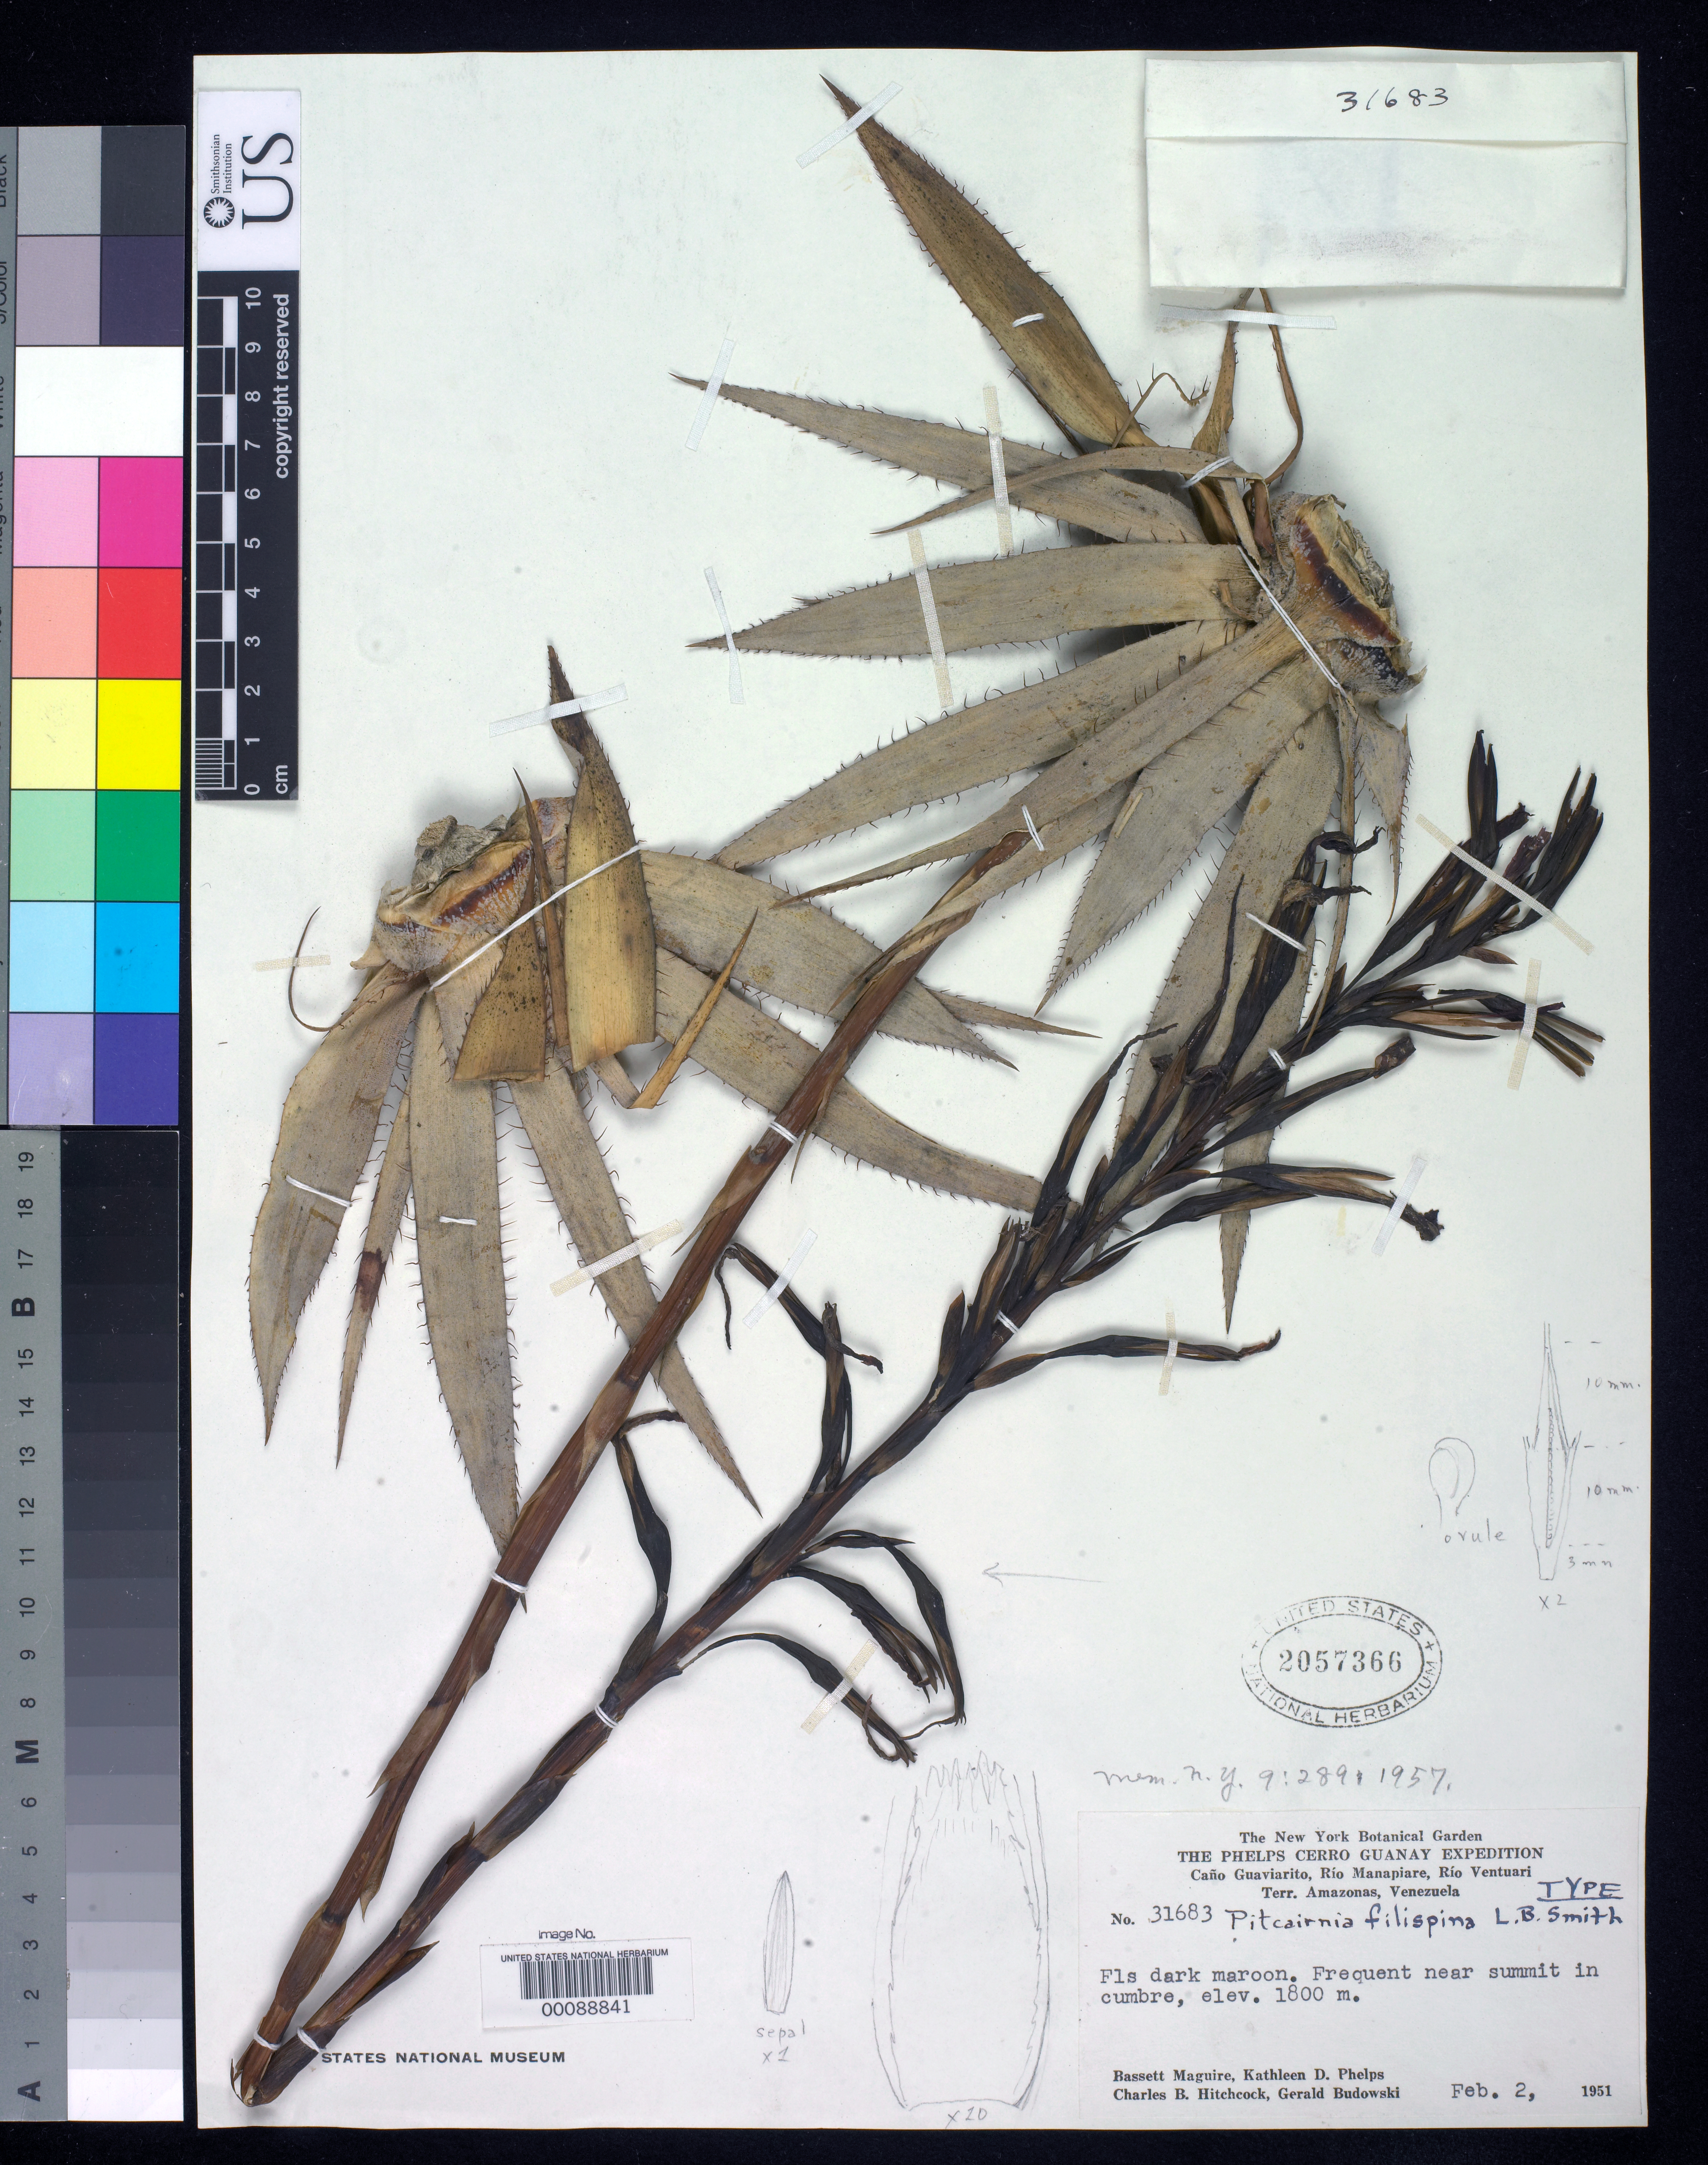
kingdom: Plantae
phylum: Tracheophyta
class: Liliopsida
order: Poales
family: Bromeliaceae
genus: Pitcairnia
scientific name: Pitcairnia filispina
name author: L.B. Sm.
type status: Holotype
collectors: B. Maguire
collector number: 31683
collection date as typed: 02 Feb 1951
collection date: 1951-02-02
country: Venezuela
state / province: Amazonas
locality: Cerro Guanay.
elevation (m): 1800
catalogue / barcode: US 2057366